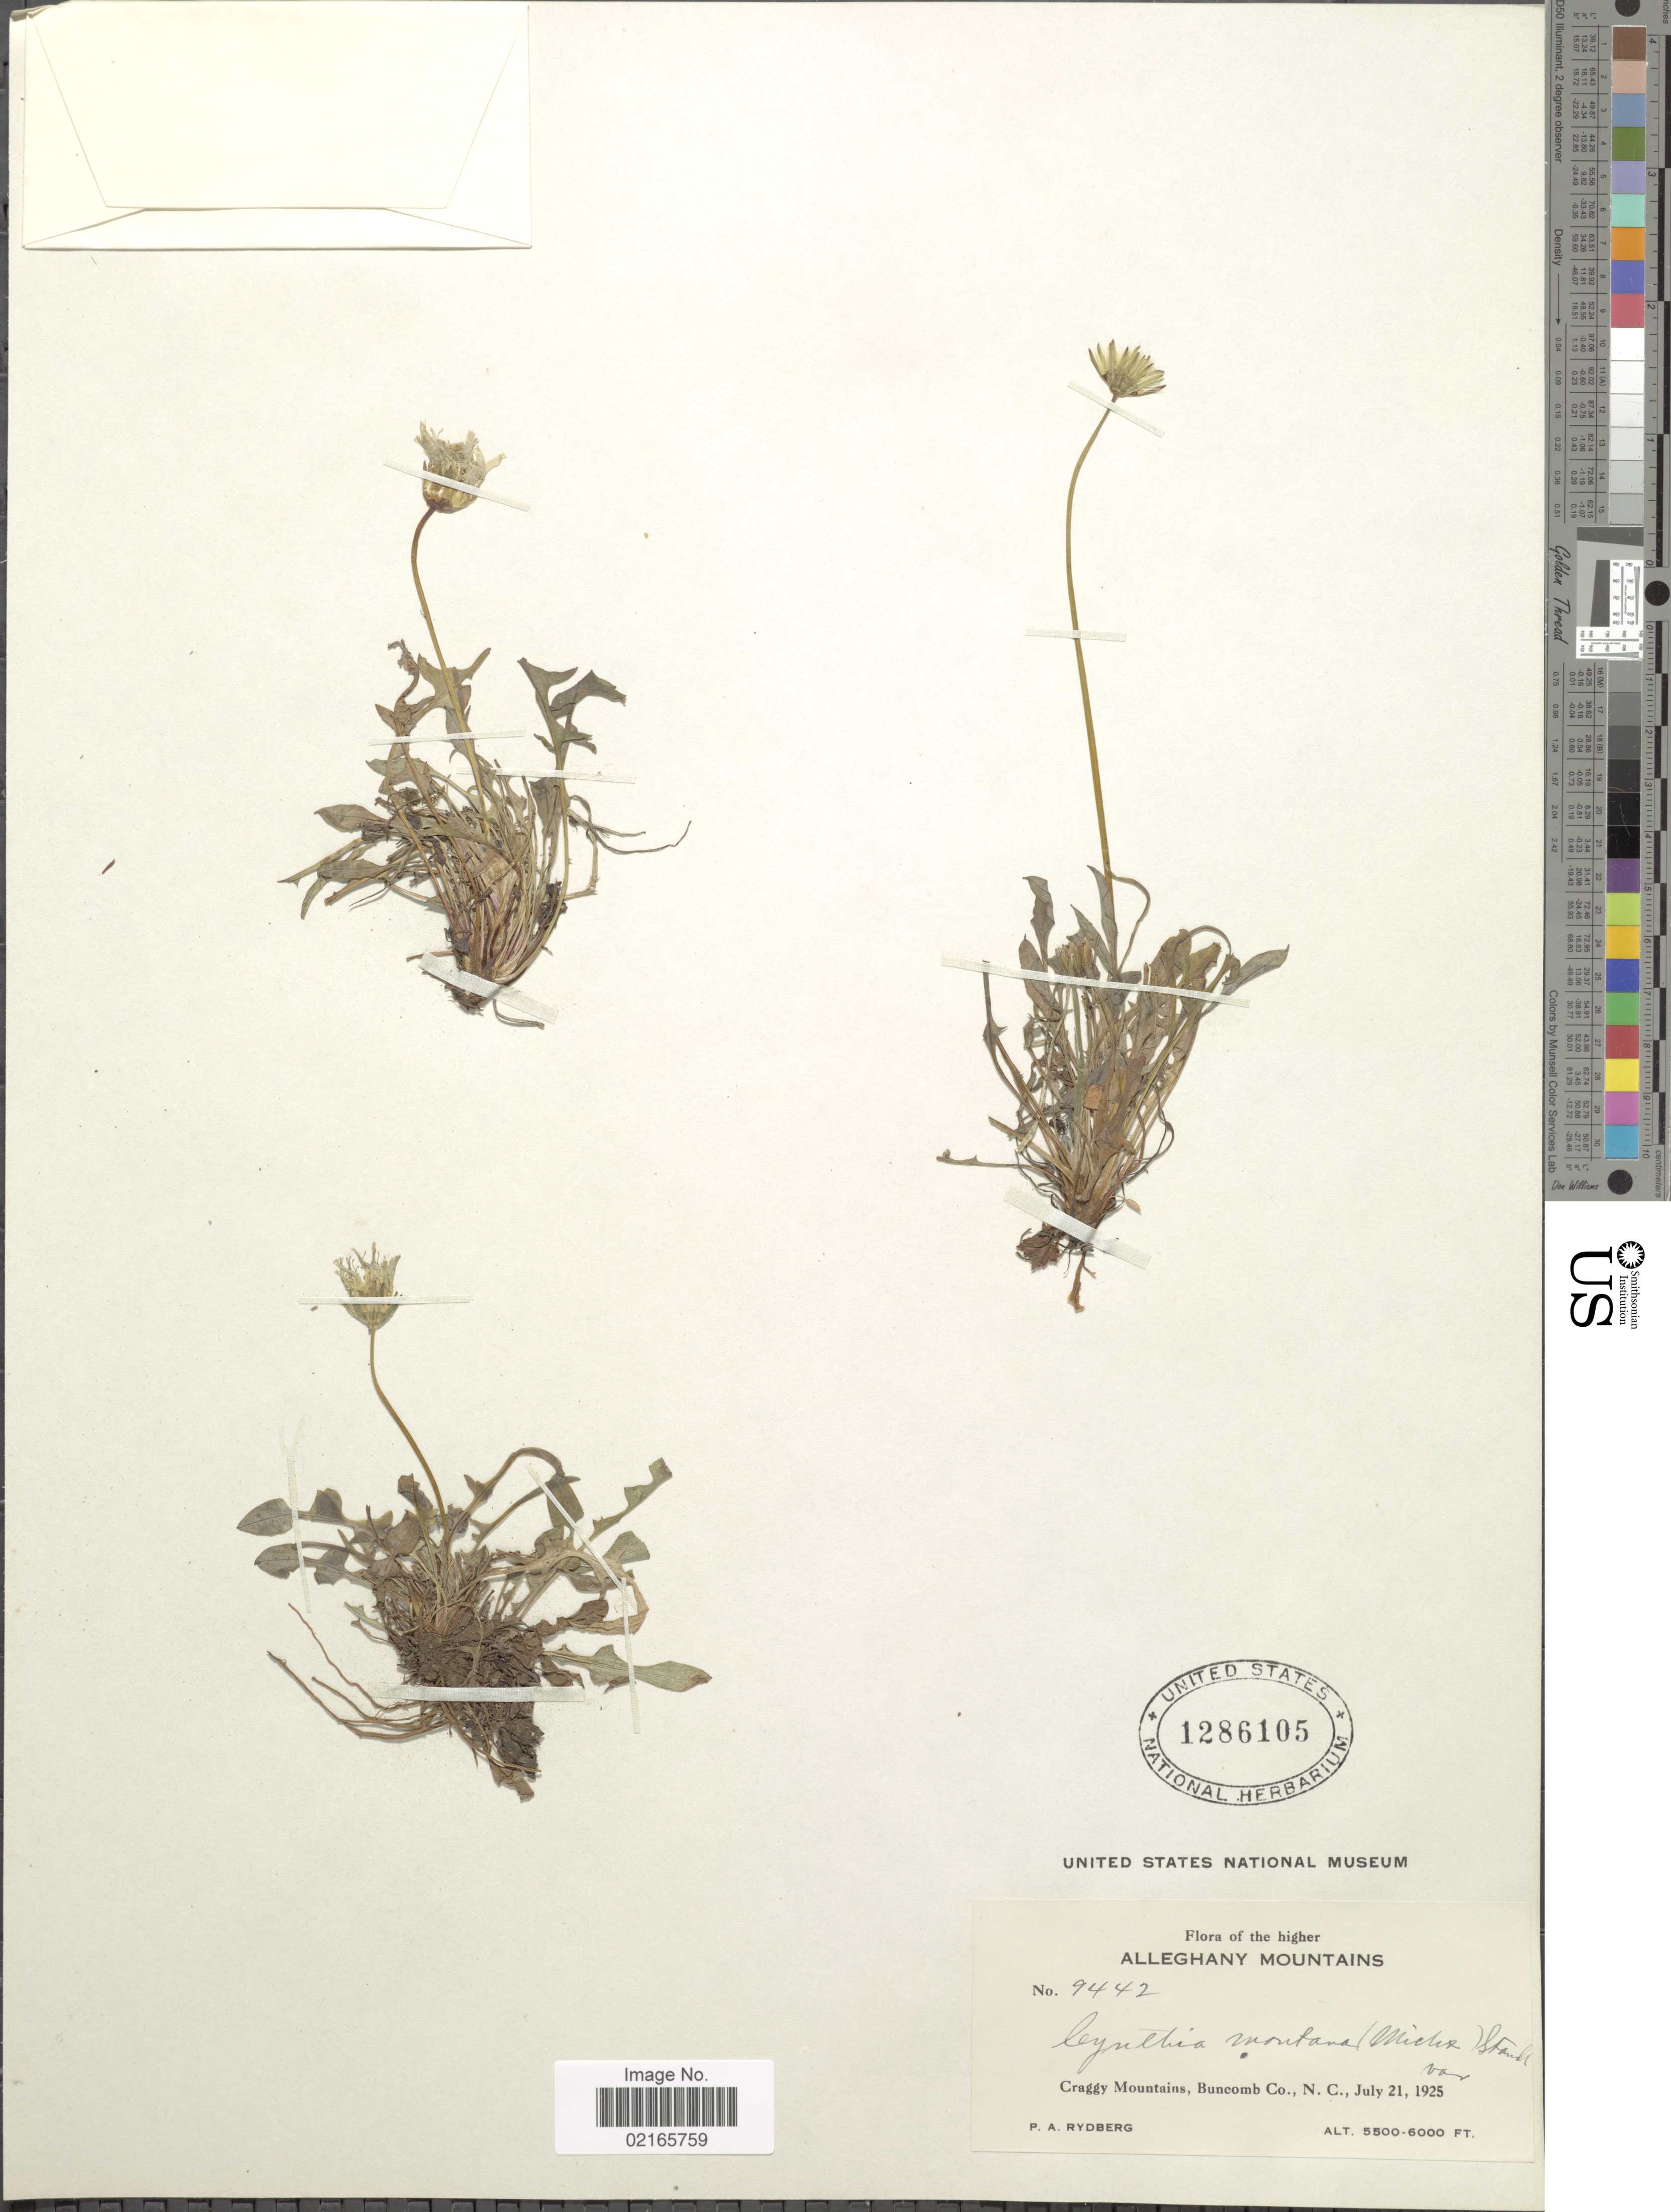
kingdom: Plantae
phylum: Tracheophyta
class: Magnoliopsida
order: Asterales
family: Asteraceae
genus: Krigia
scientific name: Krigia montana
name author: Nutt.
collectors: P. A. Rydberg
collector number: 9442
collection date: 1925-07-21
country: United States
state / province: North Carolina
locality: Alleghany Mountains, Craggy Mountains, Buncomb Co.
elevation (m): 1676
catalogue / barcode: US 1286105